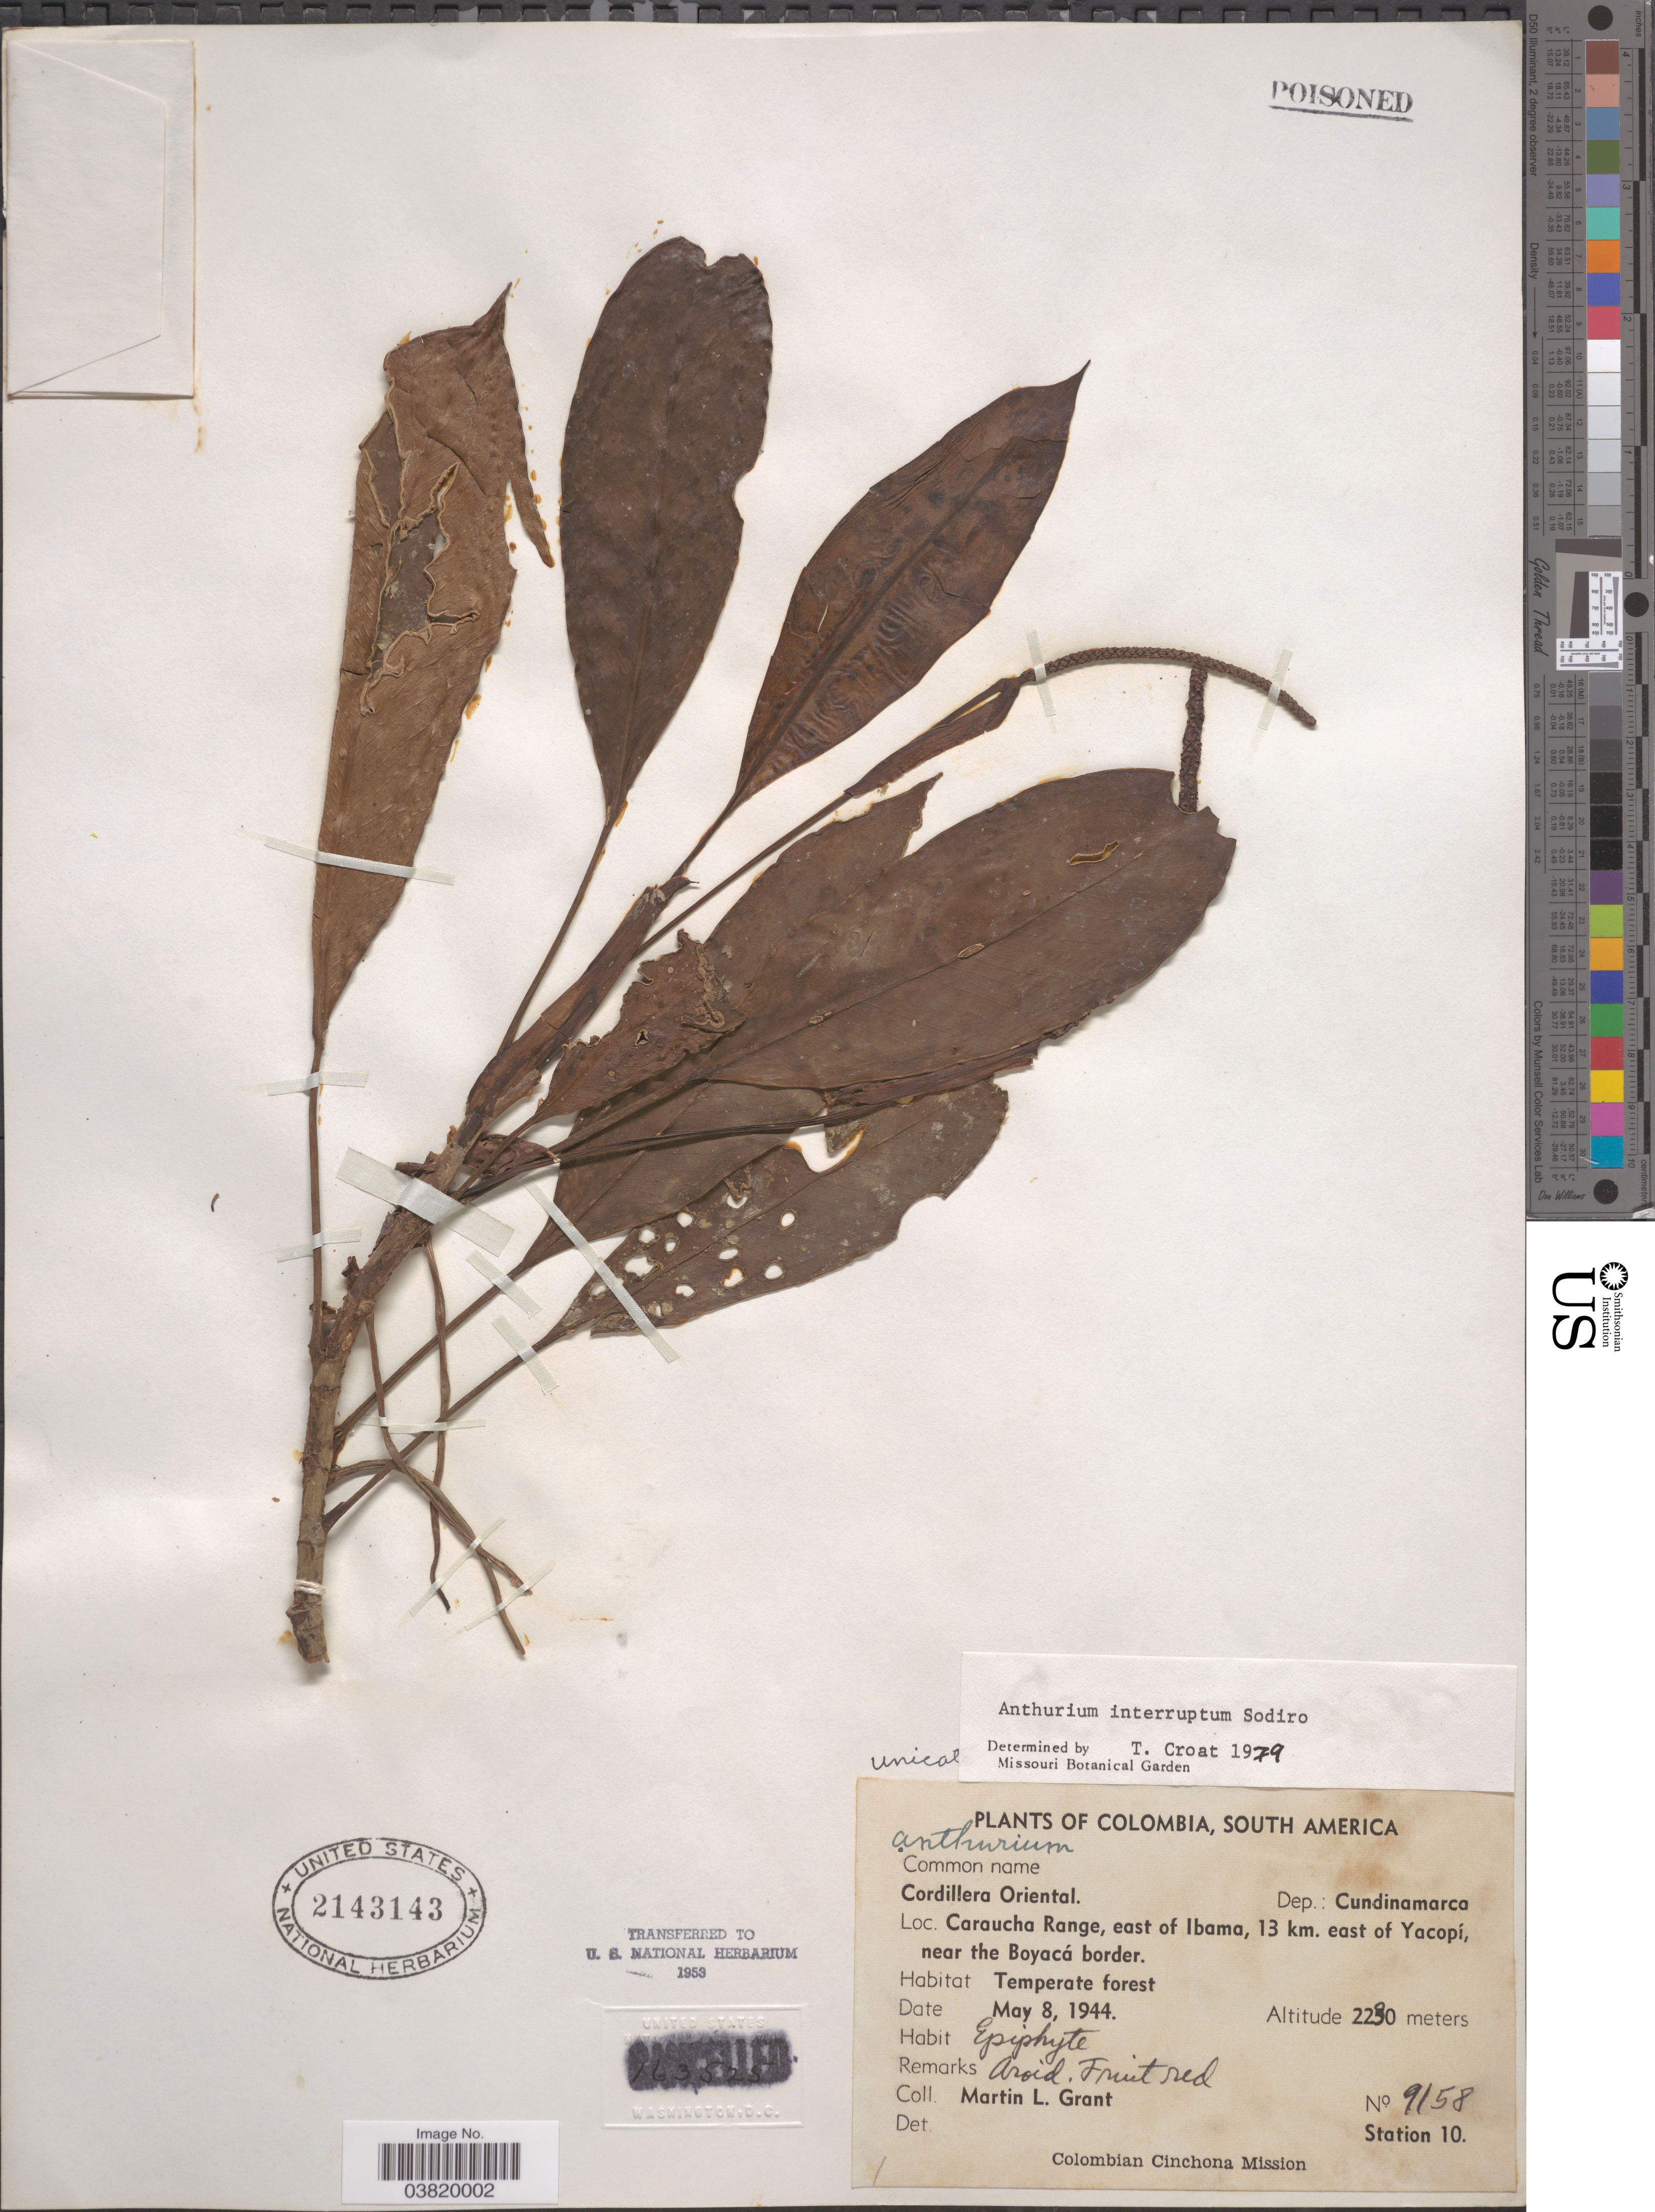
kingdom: Plantae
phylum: Tracheophyta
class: Liliopsida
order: Alismatales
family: Araceae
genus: Anthurium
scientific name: Anthurium interruptum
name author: Sodiro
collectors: M. L. Grant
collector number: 9158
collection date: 1944-05-08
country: Colombia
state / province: Cundinamarca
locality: Cordillera Oriental. Dep.: Cundinamarca. Caraucha Range, east of Ibama, 13 km. east of Yacopí, near the Boyacá border.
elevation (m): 2230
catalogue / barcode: US 2143143